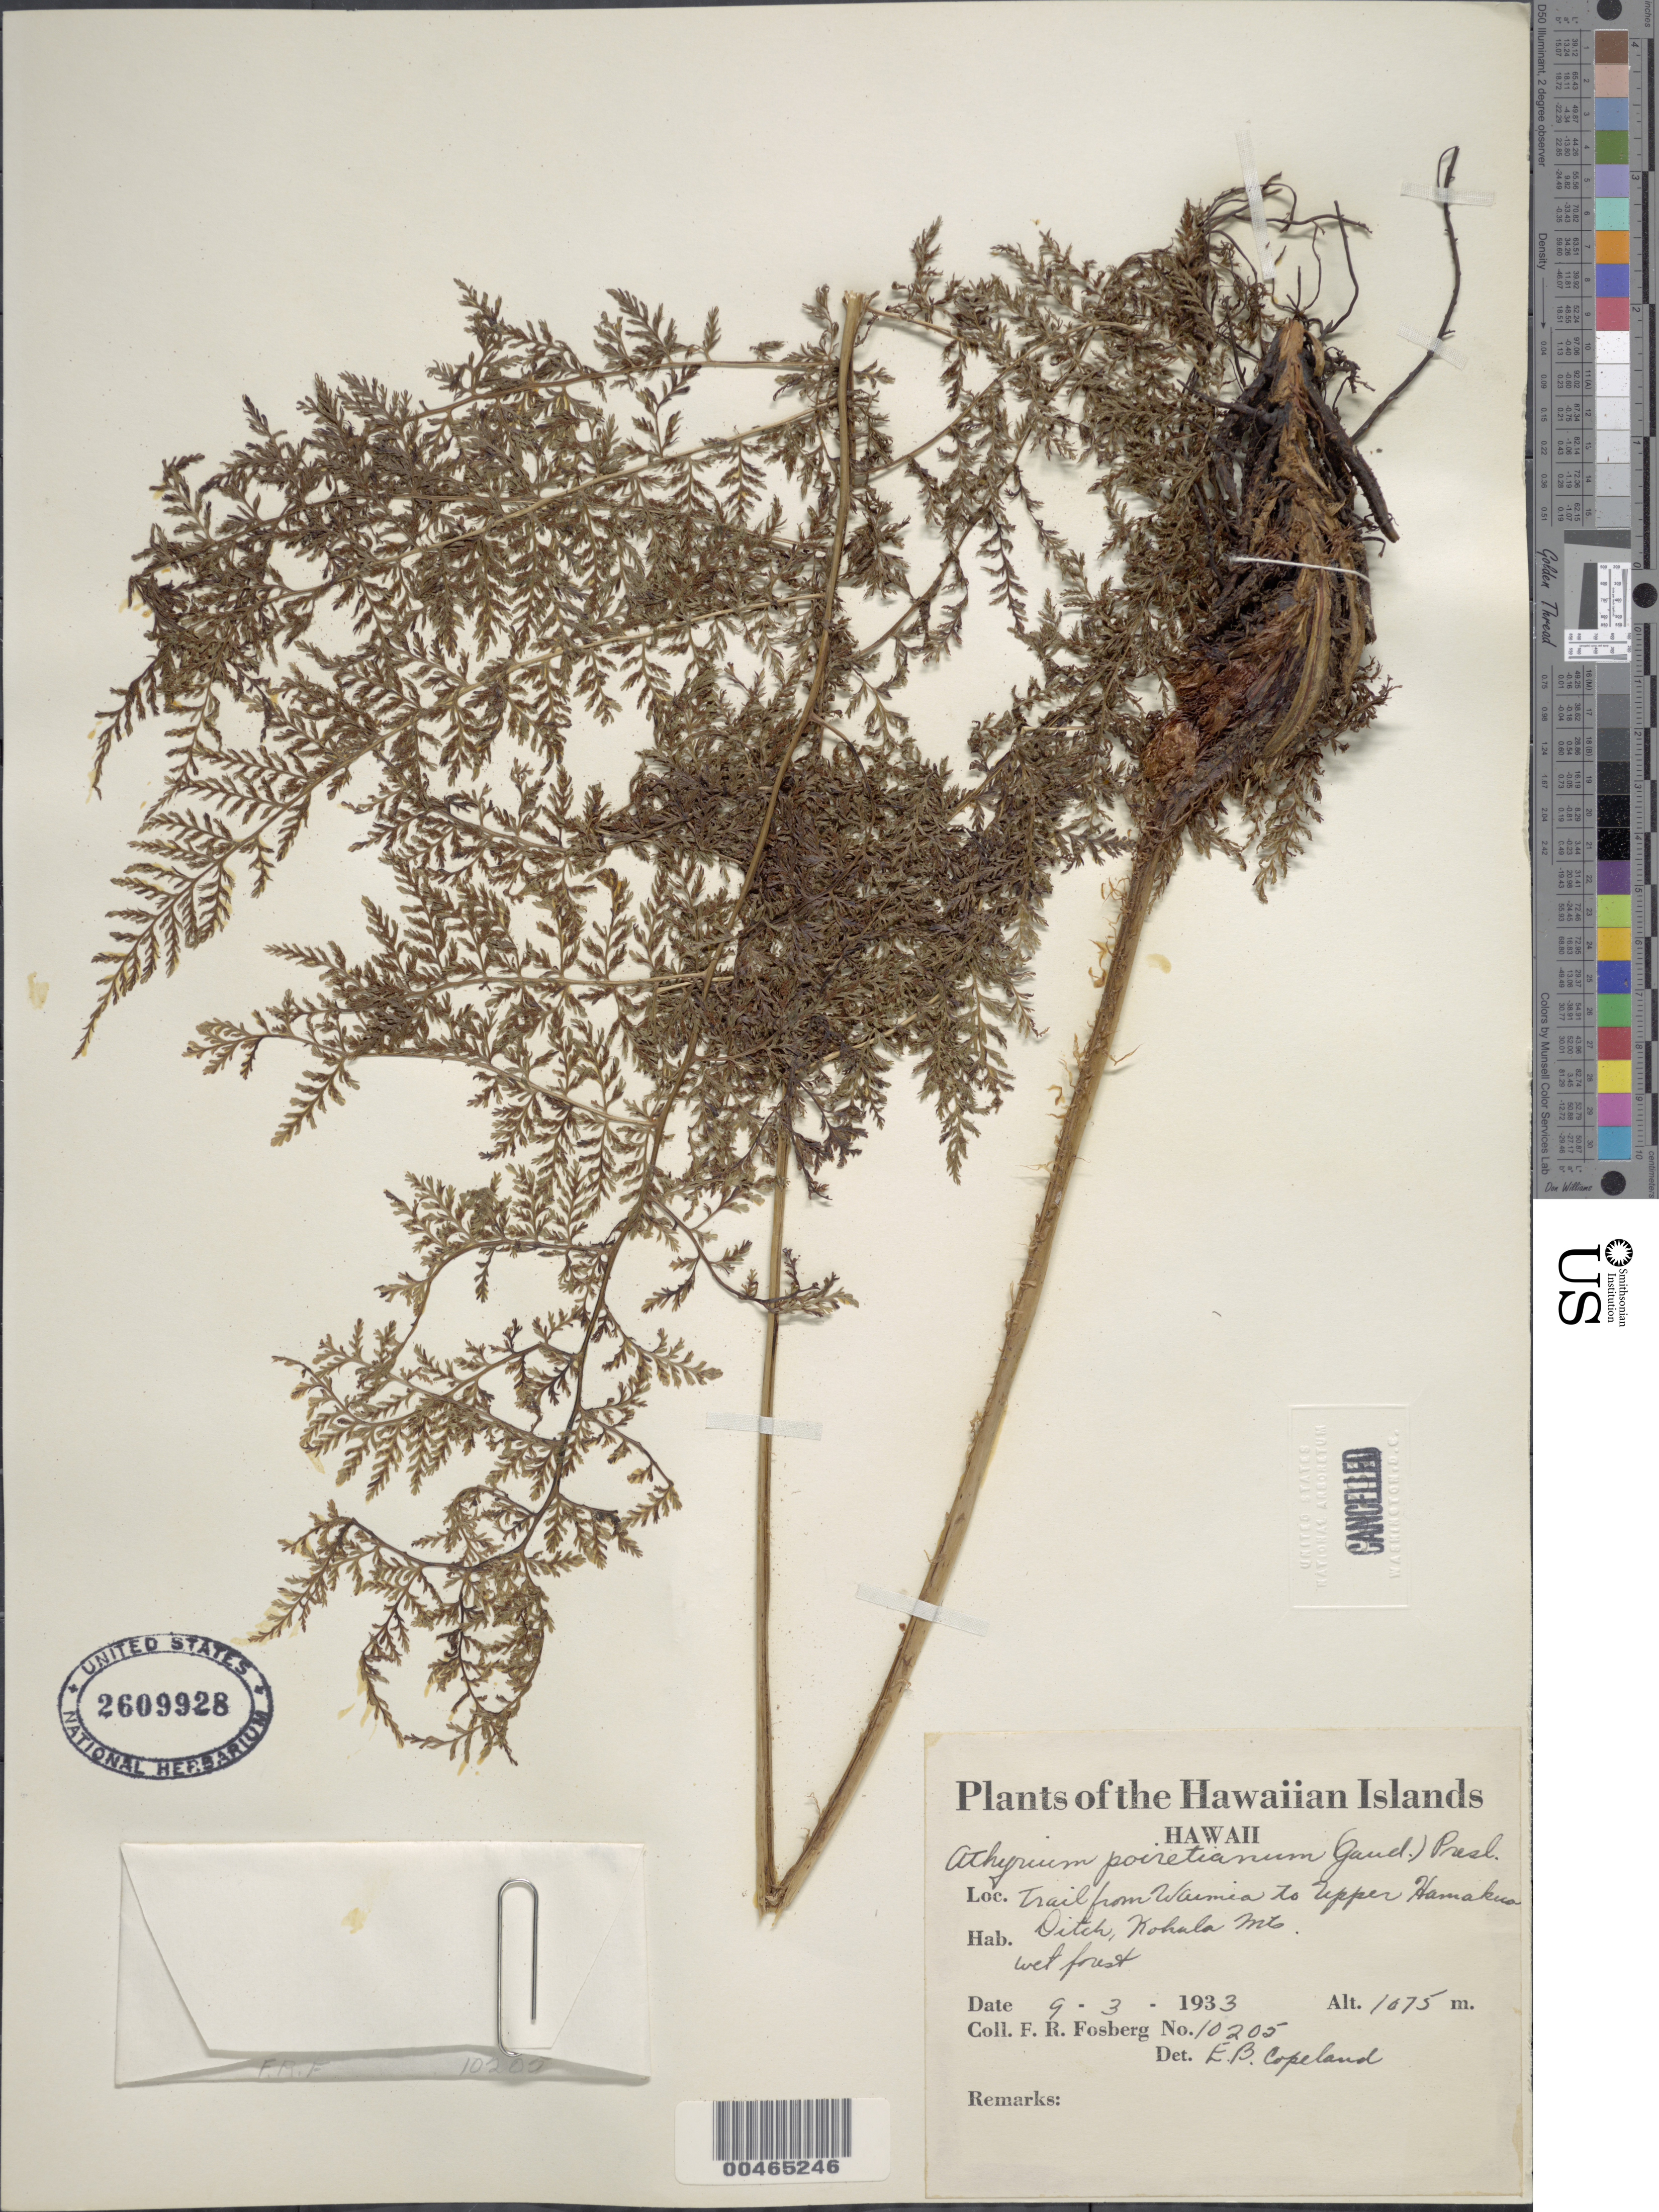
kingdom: Plantae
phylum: Tracheophyta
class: Polypodiopsida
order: Polypodiales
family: Athyriaceae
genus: Athyrium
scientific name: Athyrium microphyllum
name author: (Sm.) Alston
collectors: F. R. Fosberg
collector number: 10205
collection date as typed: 3 Sep 1933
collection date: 1933-09-03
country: United States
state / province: Hawaii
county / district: Hawaii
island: Hawaii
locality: Trail from Waimea to Upper Hamakua Ditch, Kohala Mountains, Hawaii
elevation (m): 1075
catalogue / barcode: US 2609928